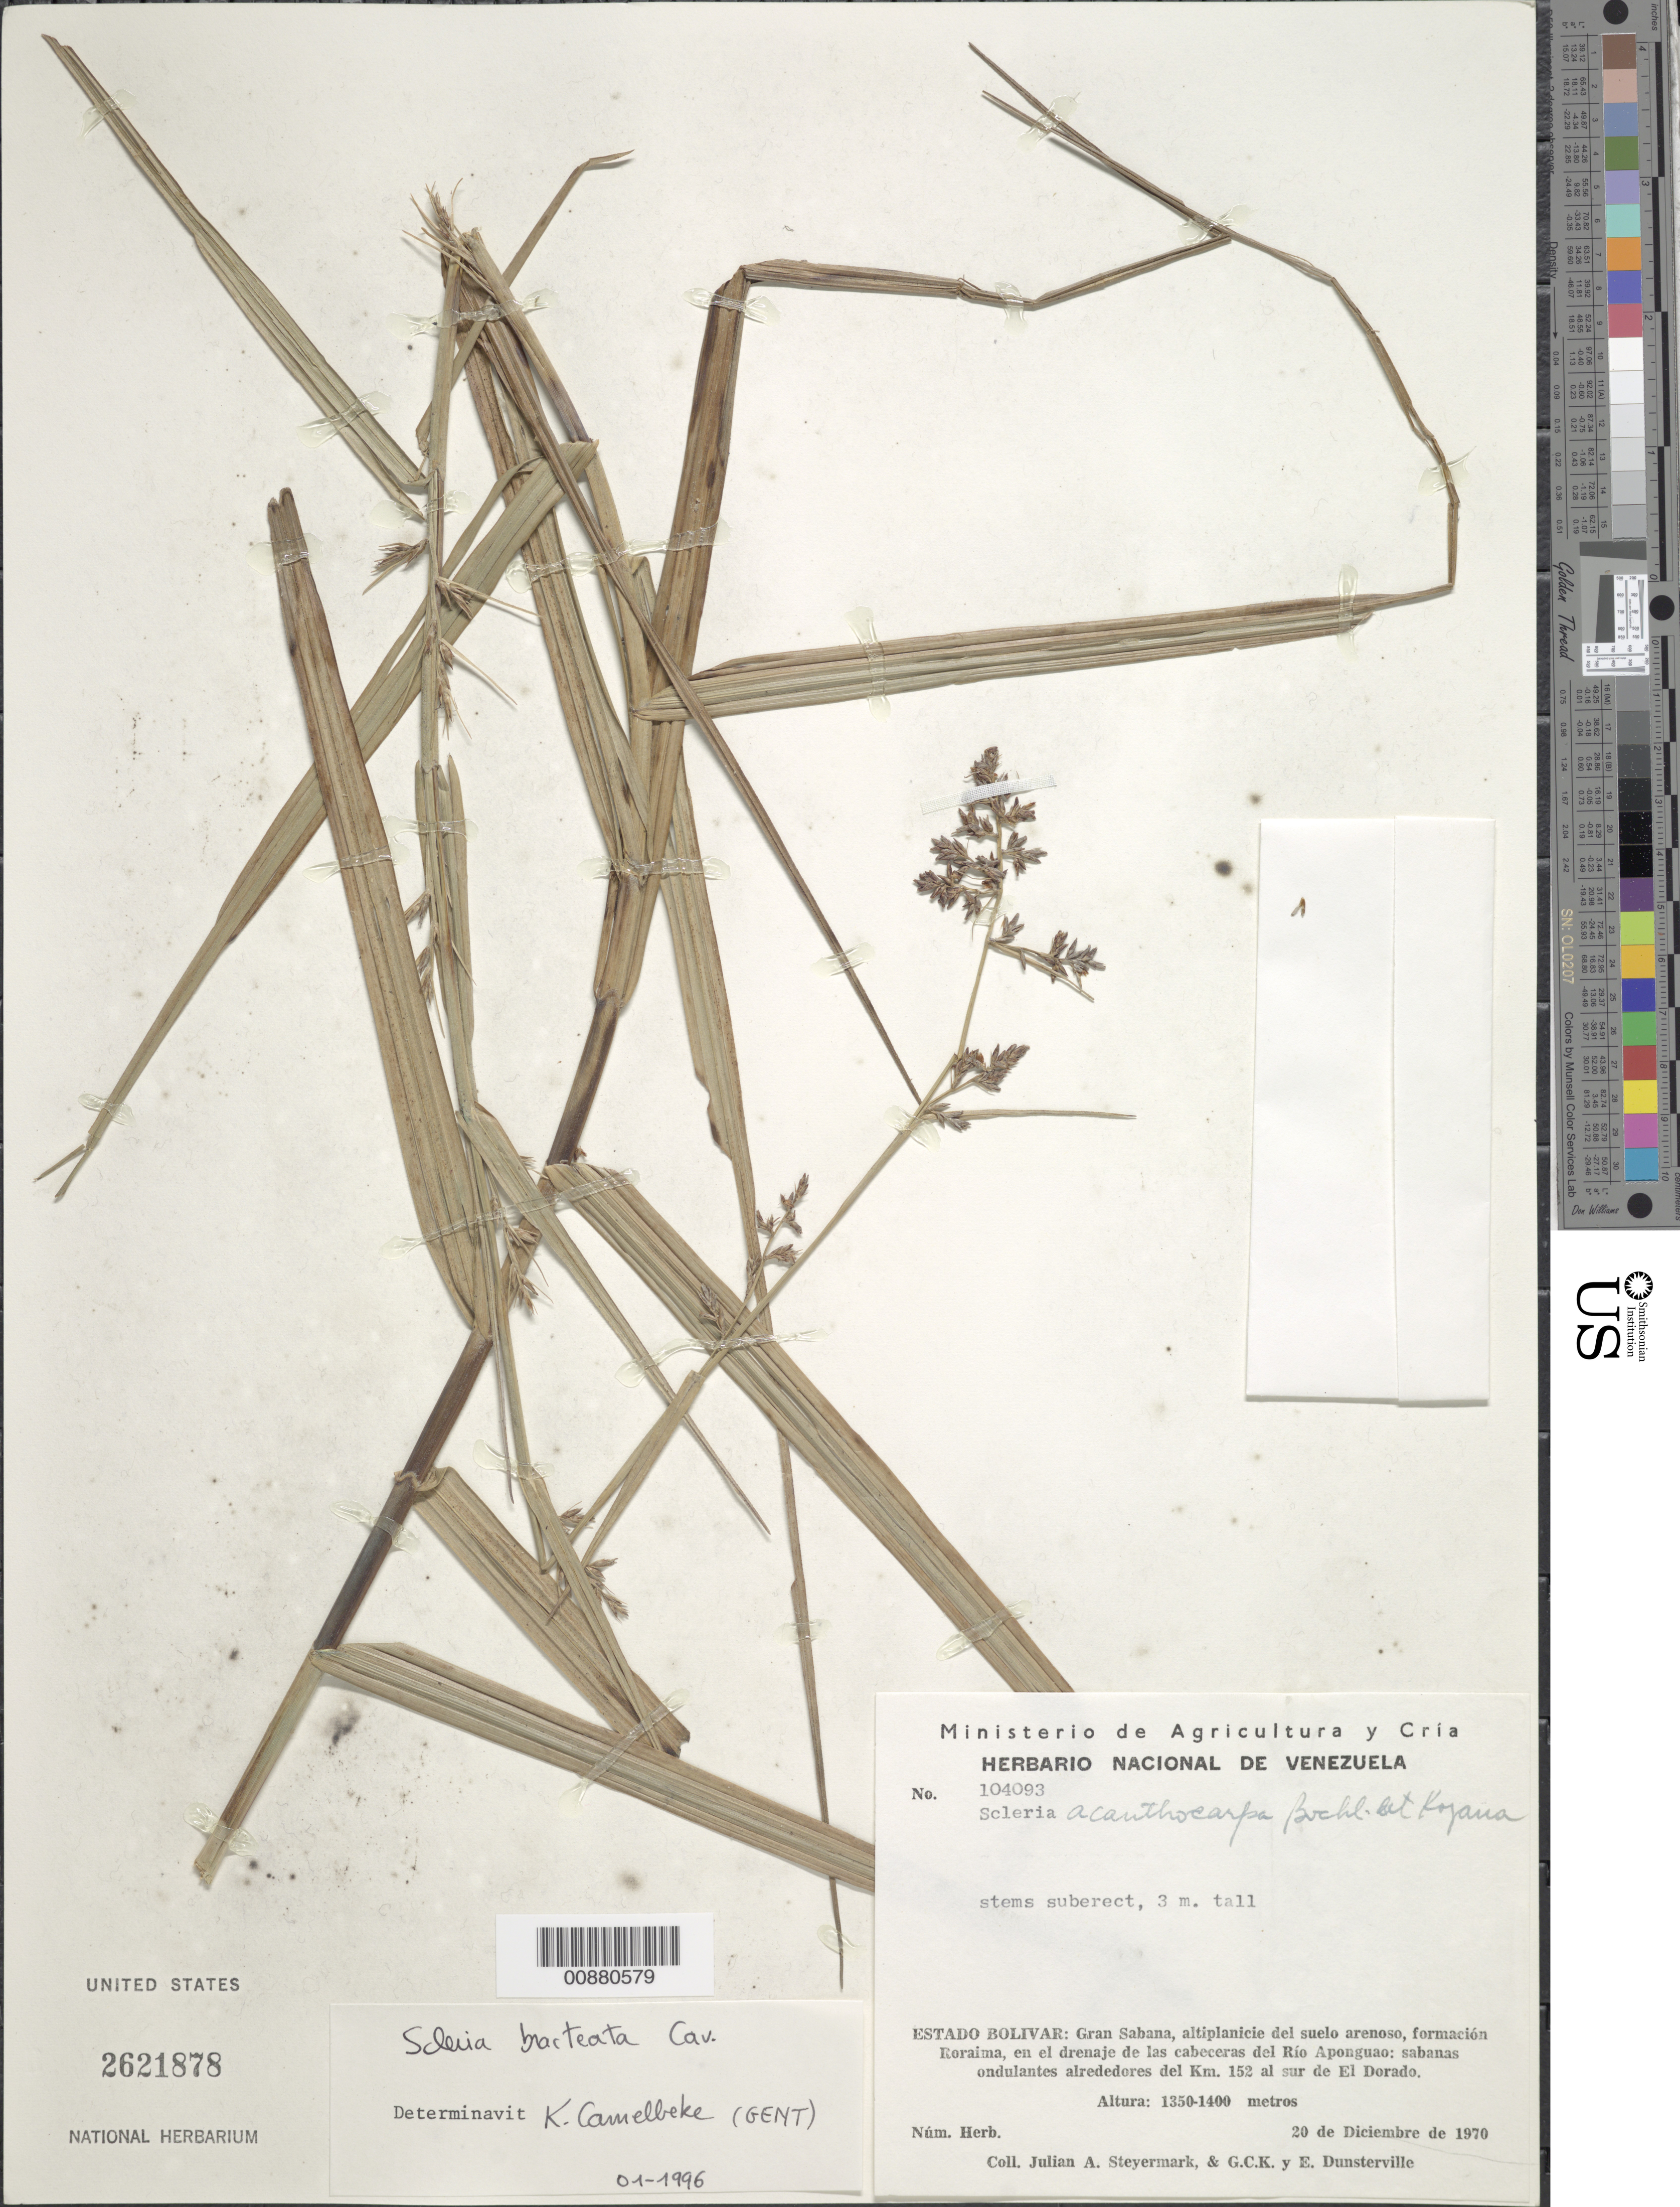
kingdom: Plantae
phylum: Tracheophyta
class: Liliopsida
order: Poales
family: Cyperaceae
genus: Scleria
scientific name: Scleria bracteata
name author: Cav.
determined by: Camelbeke, K.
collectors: J. Steyermark, G. C. K. Dunsterville & E. Dunsterville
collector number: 104093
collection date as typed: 20-Dec-70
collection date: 1970-12-20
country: Venezuela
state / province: Bolívar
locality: Gran Sabana, Roraima, drenaje de las caberceras Río Aponguao, km 152 al sur de El Dorado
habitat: Altiplanicie del suelo arenoso; sabanas ondulantes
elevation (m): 1350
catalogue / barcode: US 2621878